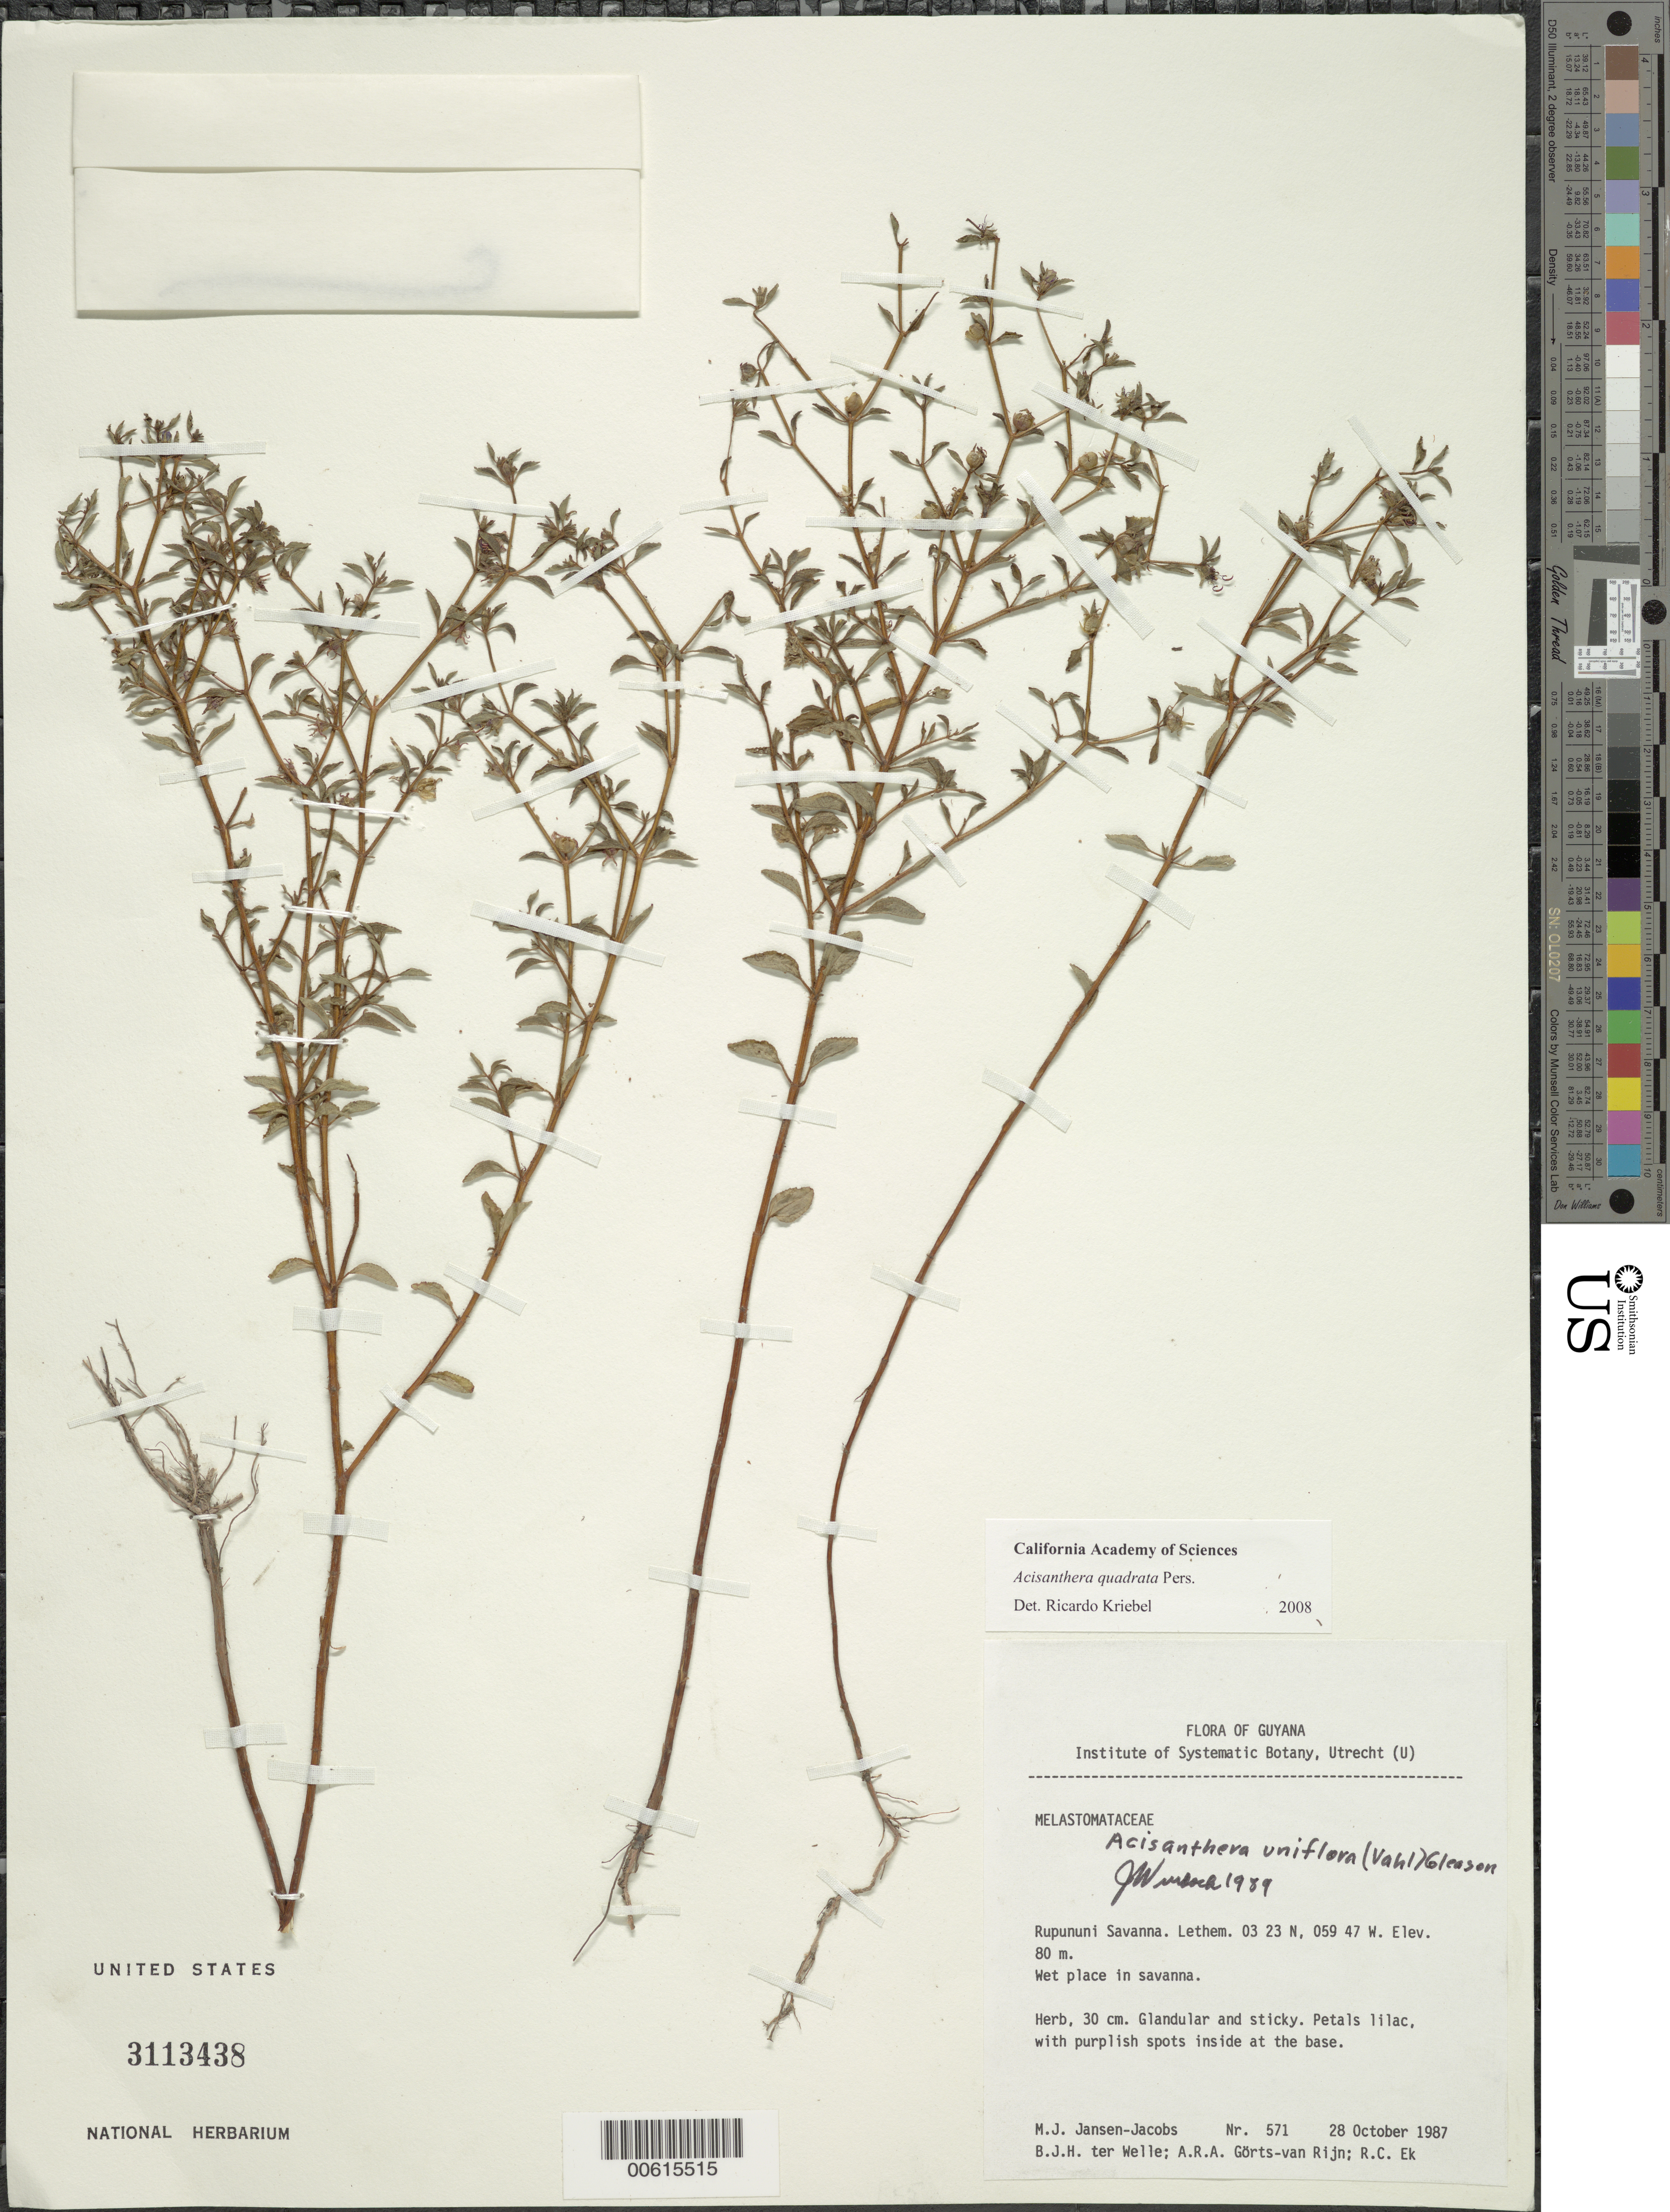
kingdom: Plantae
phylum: Tracheophyta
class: Magnoliopsida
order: Myrtales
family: Melastomataceae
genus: Acisanthera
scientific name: Acisanthera uniflora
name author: (Vahl) Gleason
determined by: Nunes da Silva, Diego, (RB), Jardim Botanico do Rio de Janeiro - Herbario (BRAZIL)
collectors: M. J. Jansen-Jacobs, B. Welle, A. .R. A. Görts-van Rijn & R. C. Ek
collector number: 571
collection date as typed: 28-Oct-87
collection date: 1987-10-28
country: Guyana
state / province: U. Takutu-U. Essequibo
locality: Lethem, Rupununi Dist.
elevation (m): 80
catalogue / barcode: US 3113438